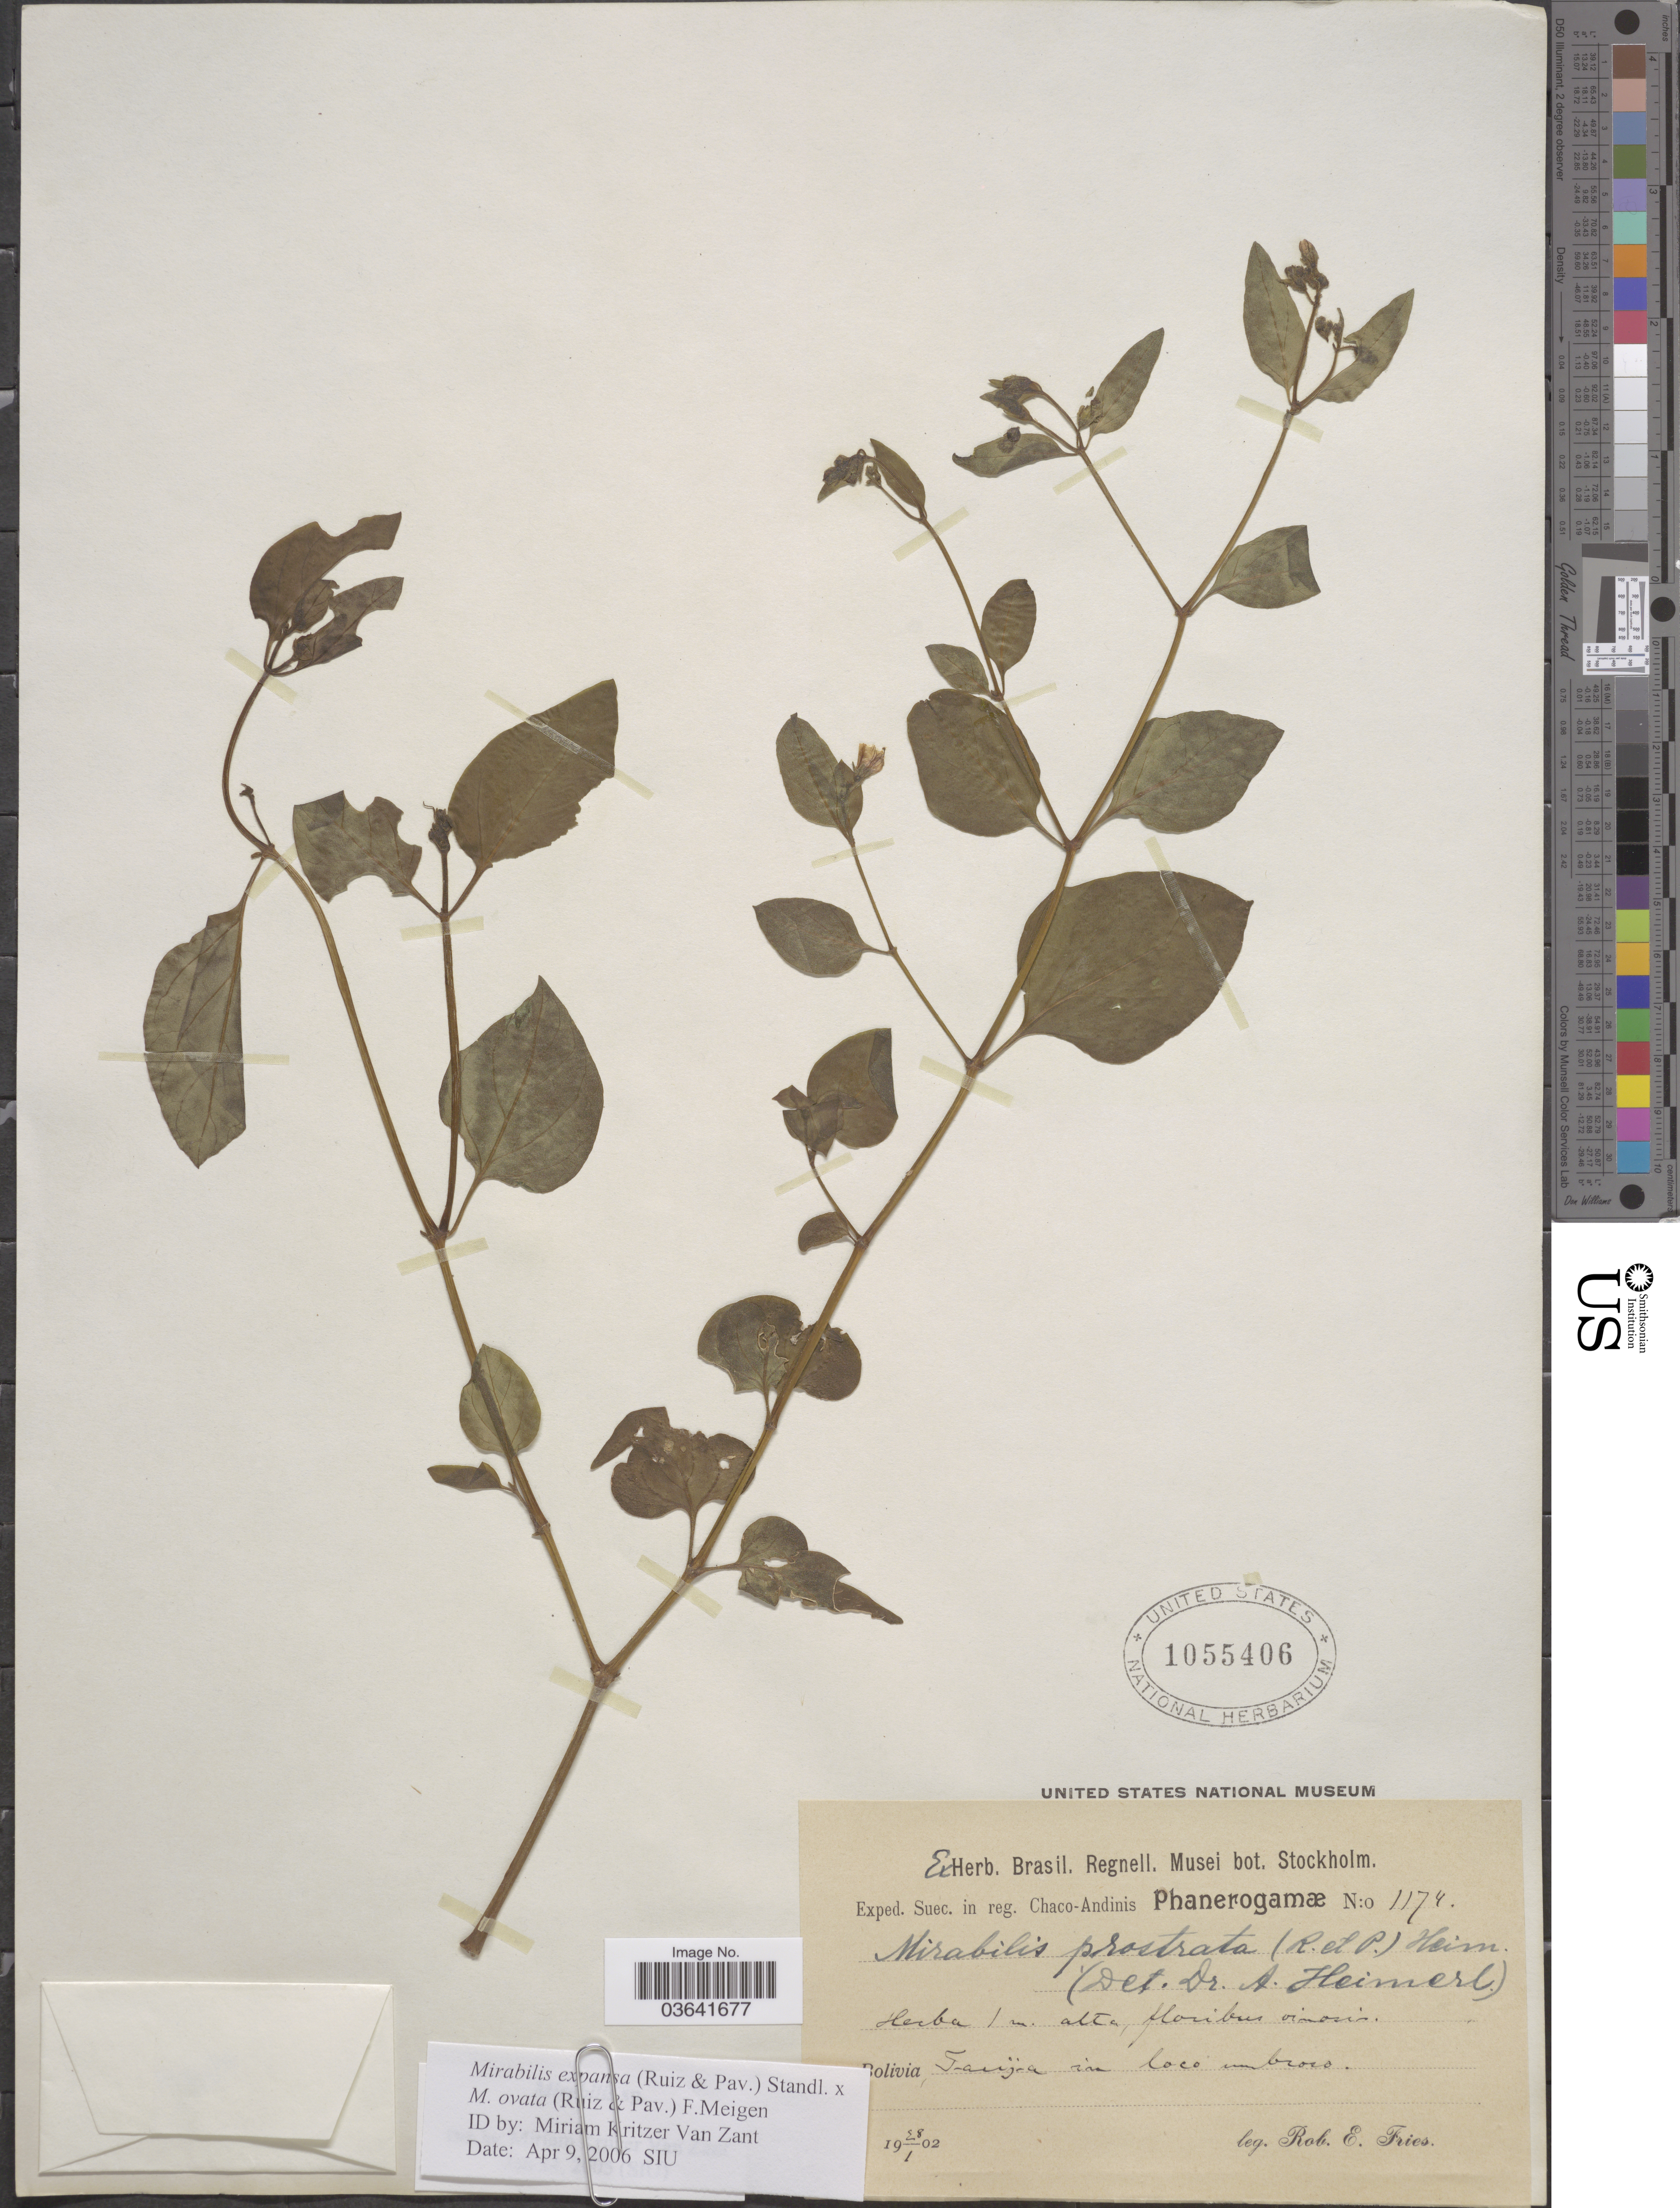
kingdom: Plantae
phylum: Tracheophyta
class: Magnoliopsida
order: Caryophyllales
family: Nyctaginaceae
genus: Mirabilis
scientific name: Mirabilis expansa x M. ovata (Ruiz & Pav.) Meigen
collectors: R. E. Fries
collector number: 1174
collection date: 1902-01-28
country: Bolivia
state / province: Tarija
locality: In loco umbroso.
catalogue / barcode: US 1055406